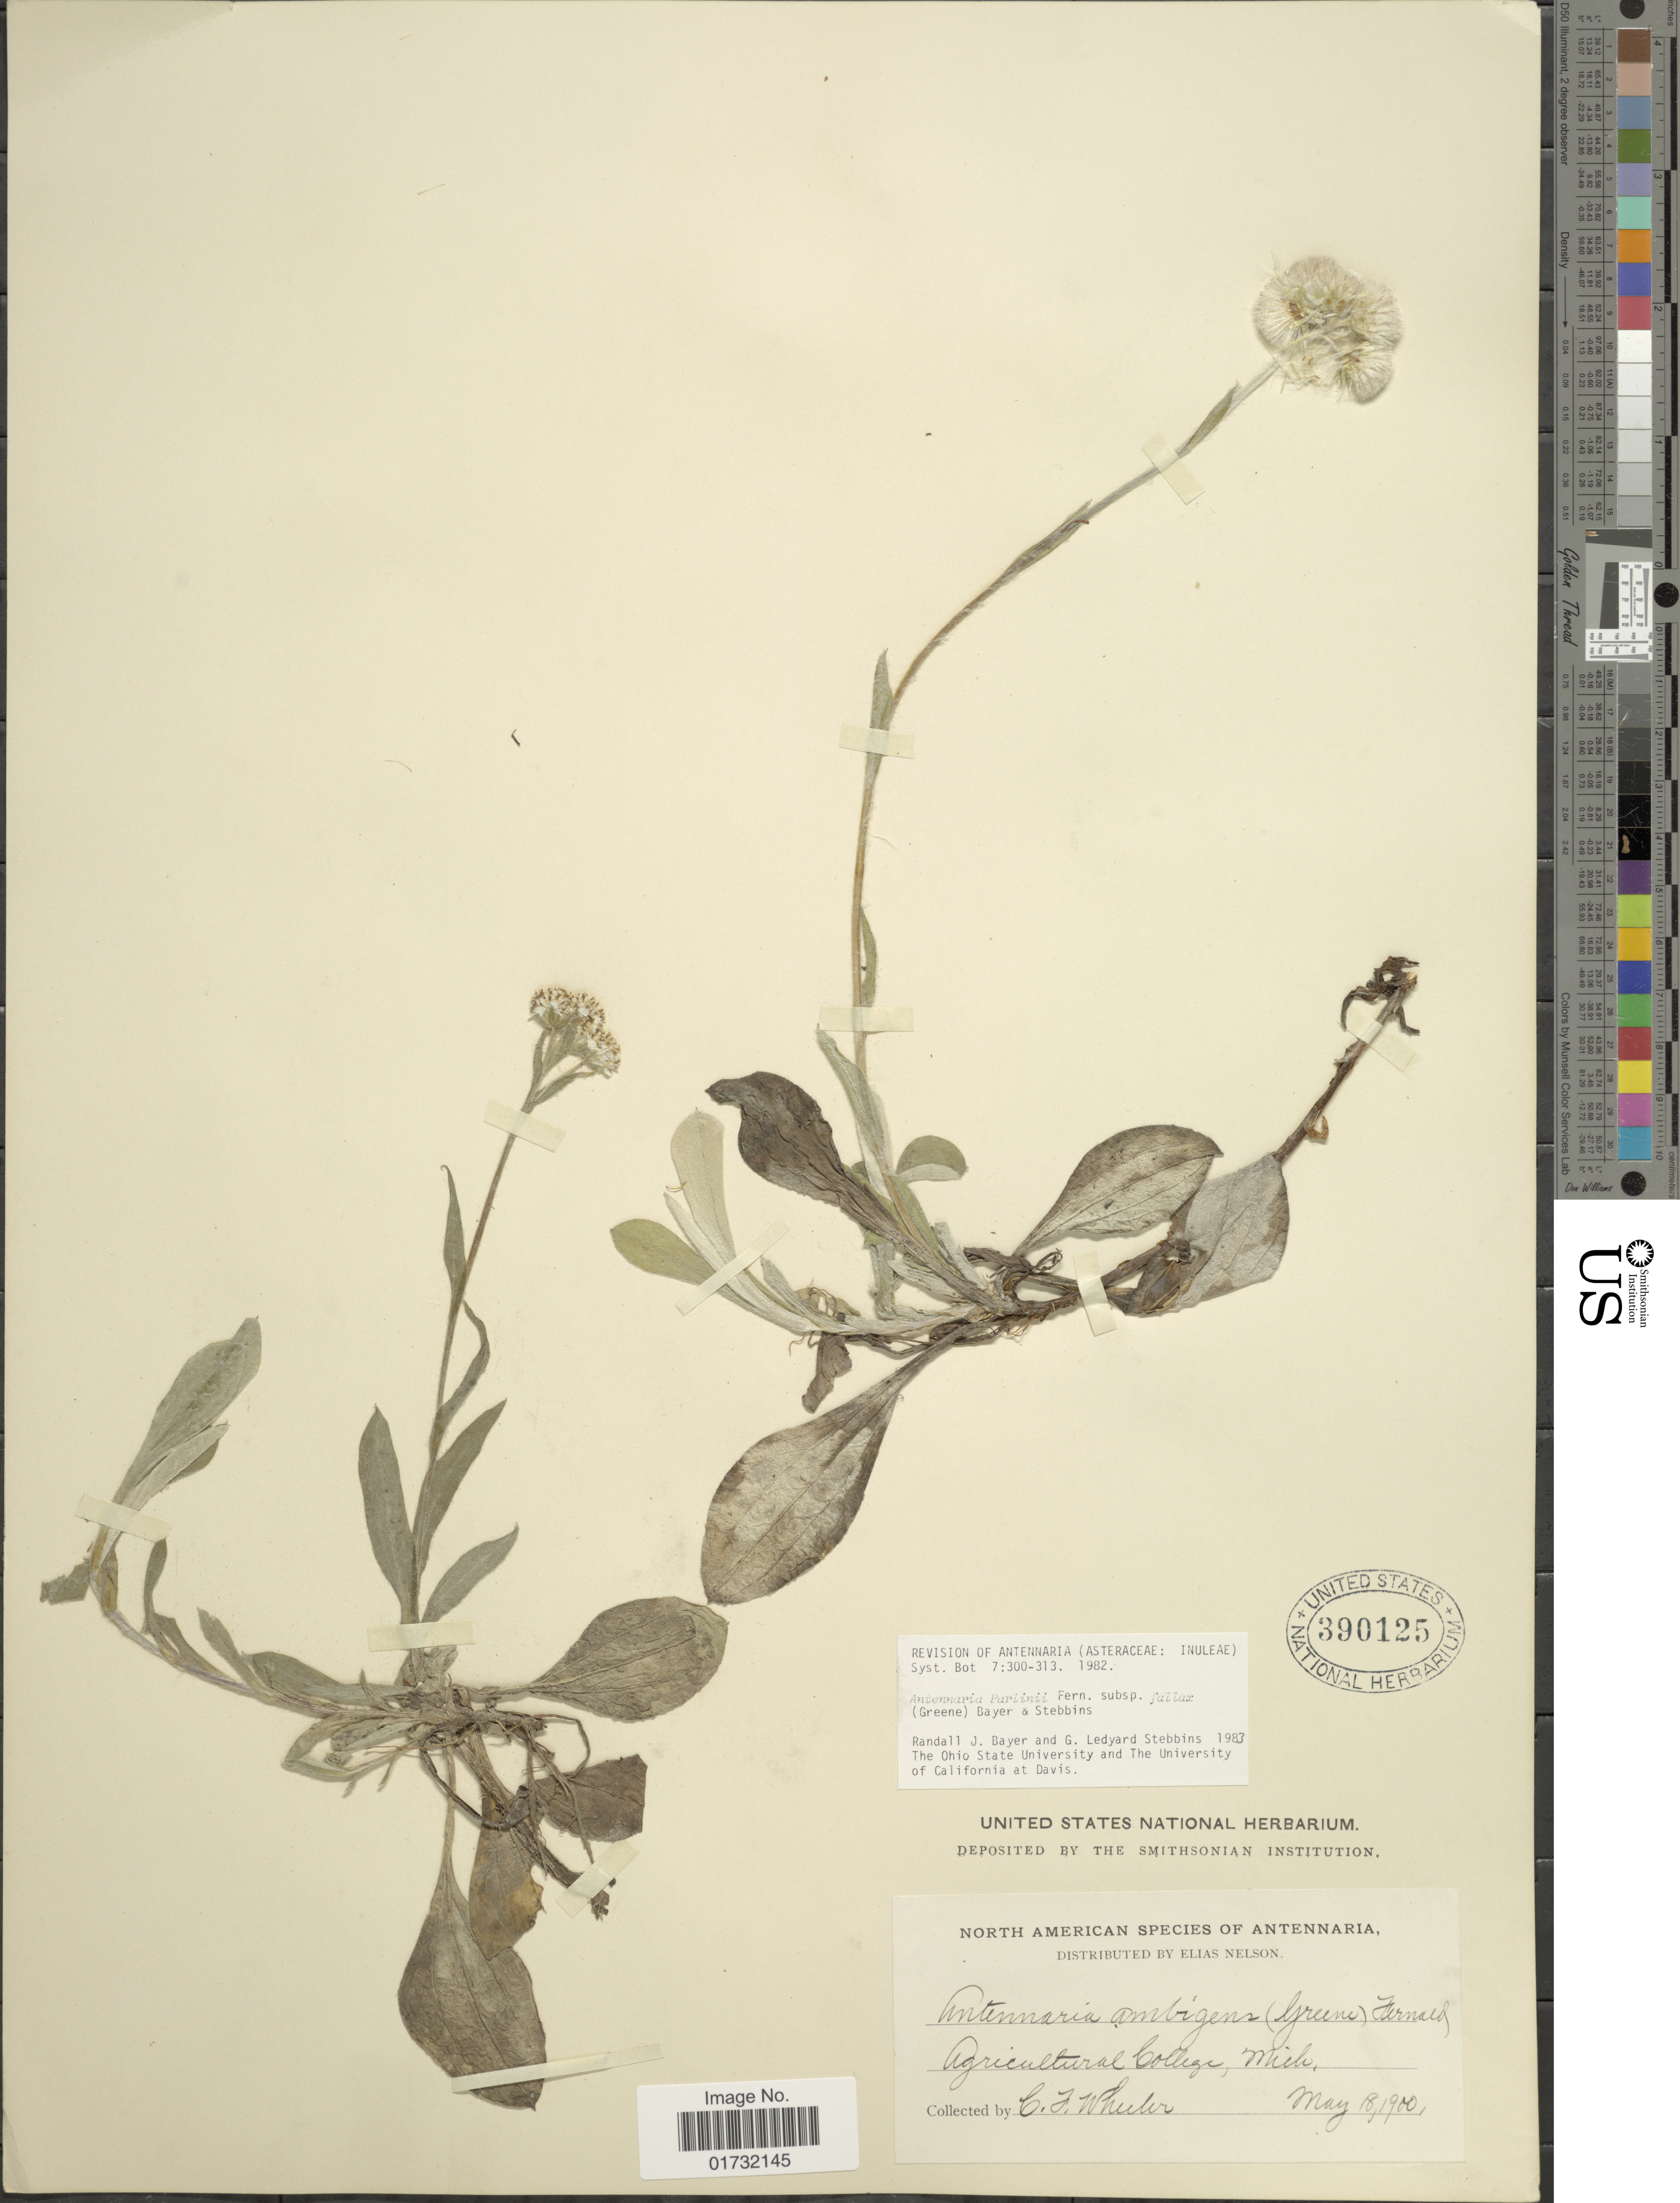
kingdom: Plantae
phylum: Tracheophyta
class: Magnoliopsida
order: Asterales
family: Asteraceae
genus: Antennaria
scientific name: Antennaria parlinii subsp. fallax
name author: (Greene) R.J. Bayer & Stebbins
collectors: C. Wheeler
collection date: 1900-05-18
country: United States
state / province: Michigan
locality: Agricultural College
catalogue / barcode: US 390125